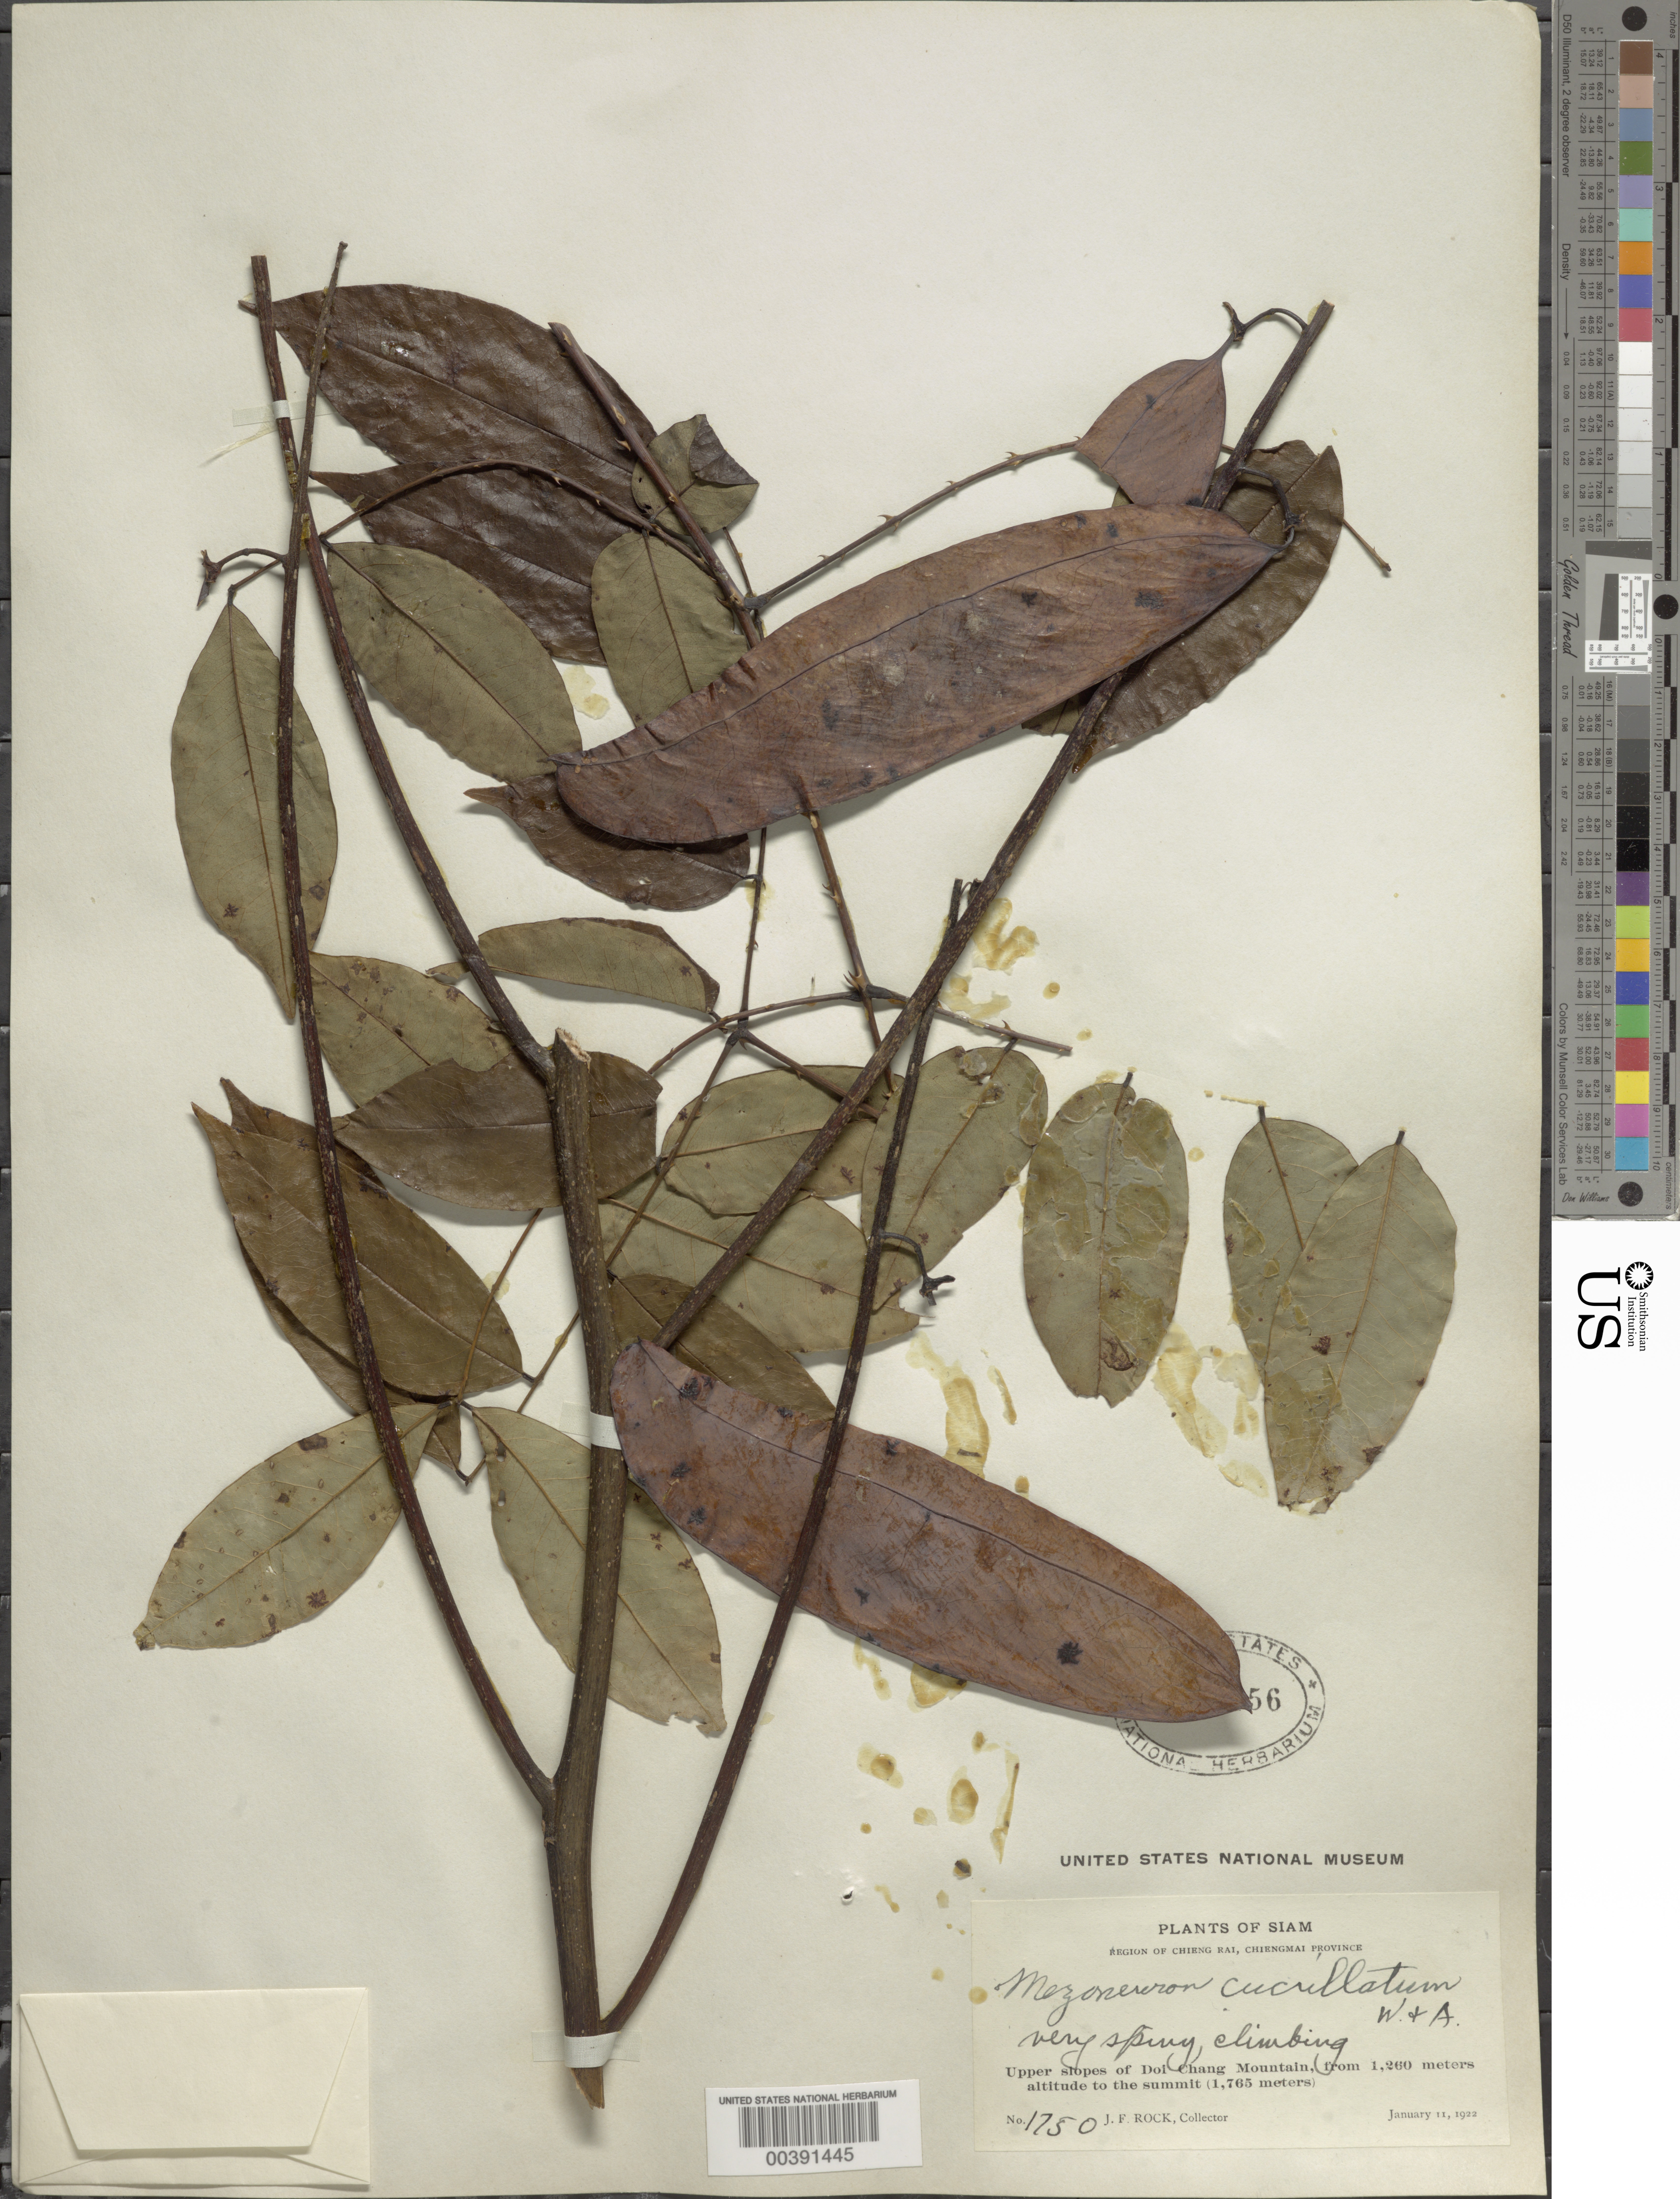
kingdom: Plantae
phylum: Tracheophyta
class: Magnoliopsida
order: Fabales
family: Fabaceae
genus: Mezoneuron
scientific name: Mezoneuron cucullatum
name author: (Roxb.) Wight & Arn.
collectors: J. F. Rock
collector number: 1750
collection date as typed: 11 Jan 1922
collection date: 1922-01-11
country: Thailand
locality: Chiengmai prov., chieng rai, doi chang mt.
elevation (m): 1260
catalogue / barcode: US 1332156